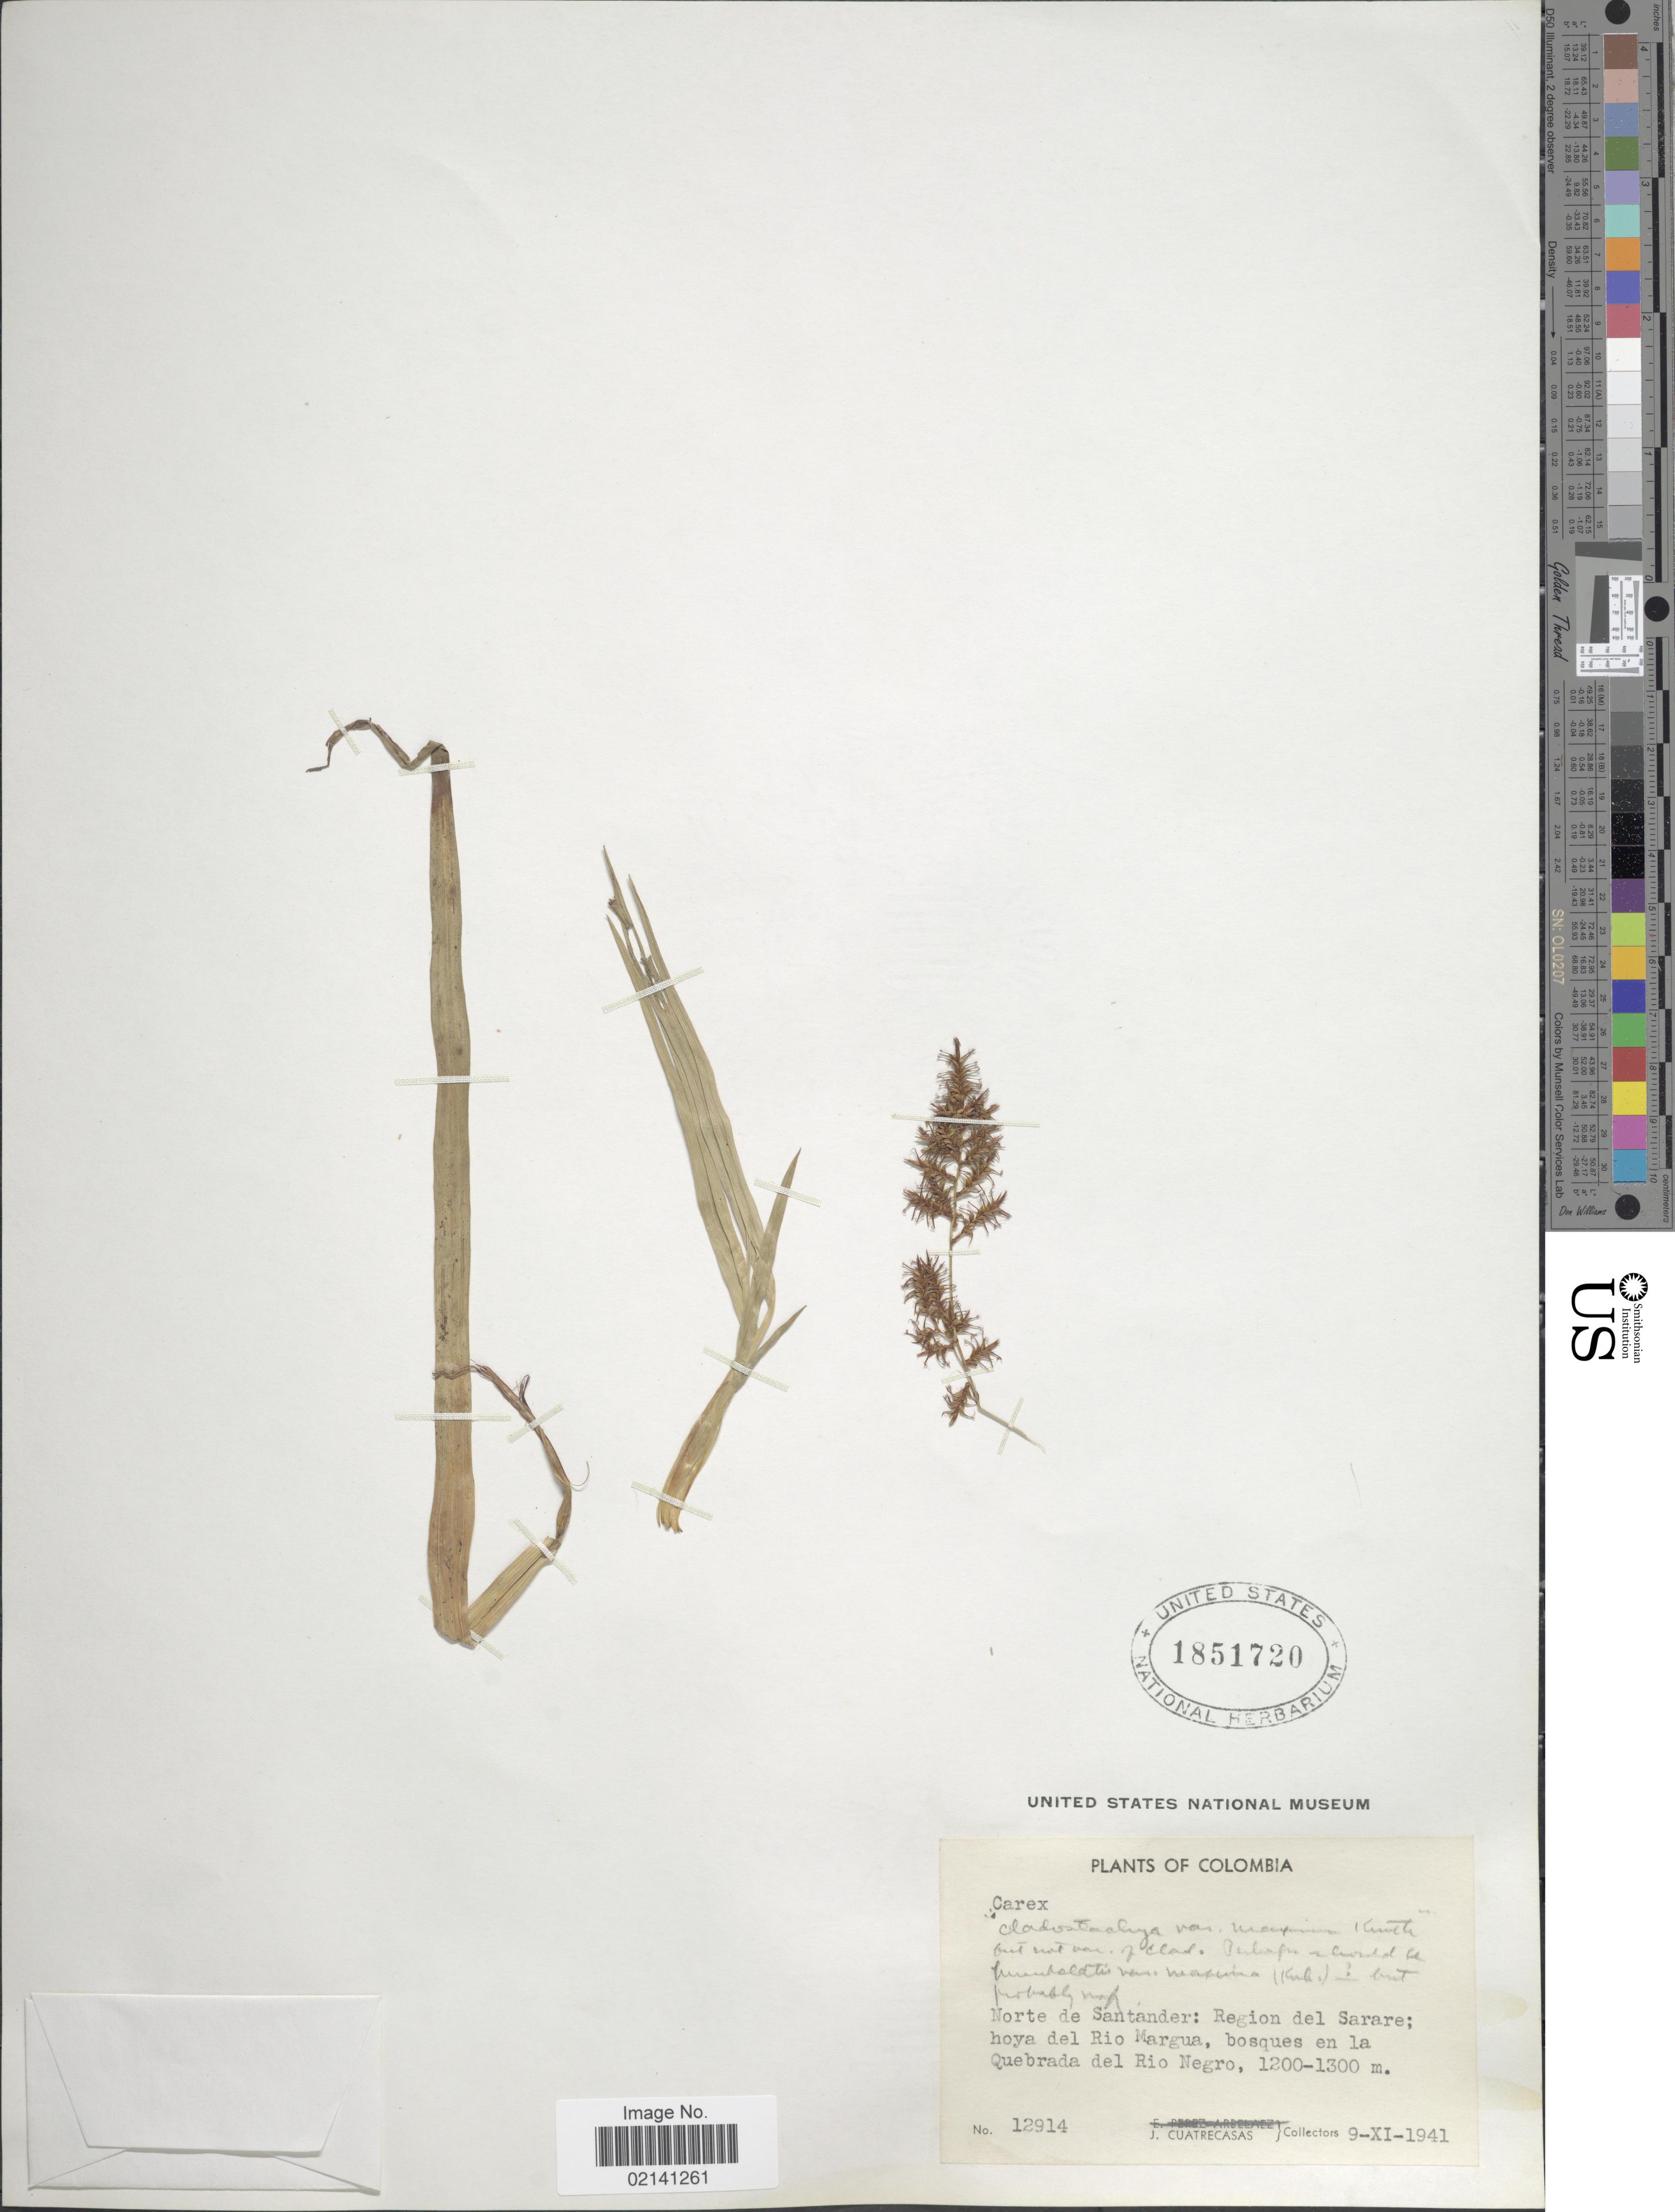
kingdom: Plantae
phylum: Tracheophyta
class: Liliopsida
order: Poales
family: Cyperaceae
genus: Carex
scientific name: Carex porrecta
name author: Reznicek & Camelb.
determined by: Jimnéz-Mejias, Pedro, (UPOS), Universidad Pablo de Olavide (SPAIN)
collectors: J. Cuatrecasas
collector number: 12914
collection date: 1941-11-09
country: Colombia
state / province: Norte de Santander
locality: Region del Sarare; hoya de Rio Margua, bosques en la Quebrada del Rio Negro.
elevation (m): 1200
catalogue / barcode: US 1851720